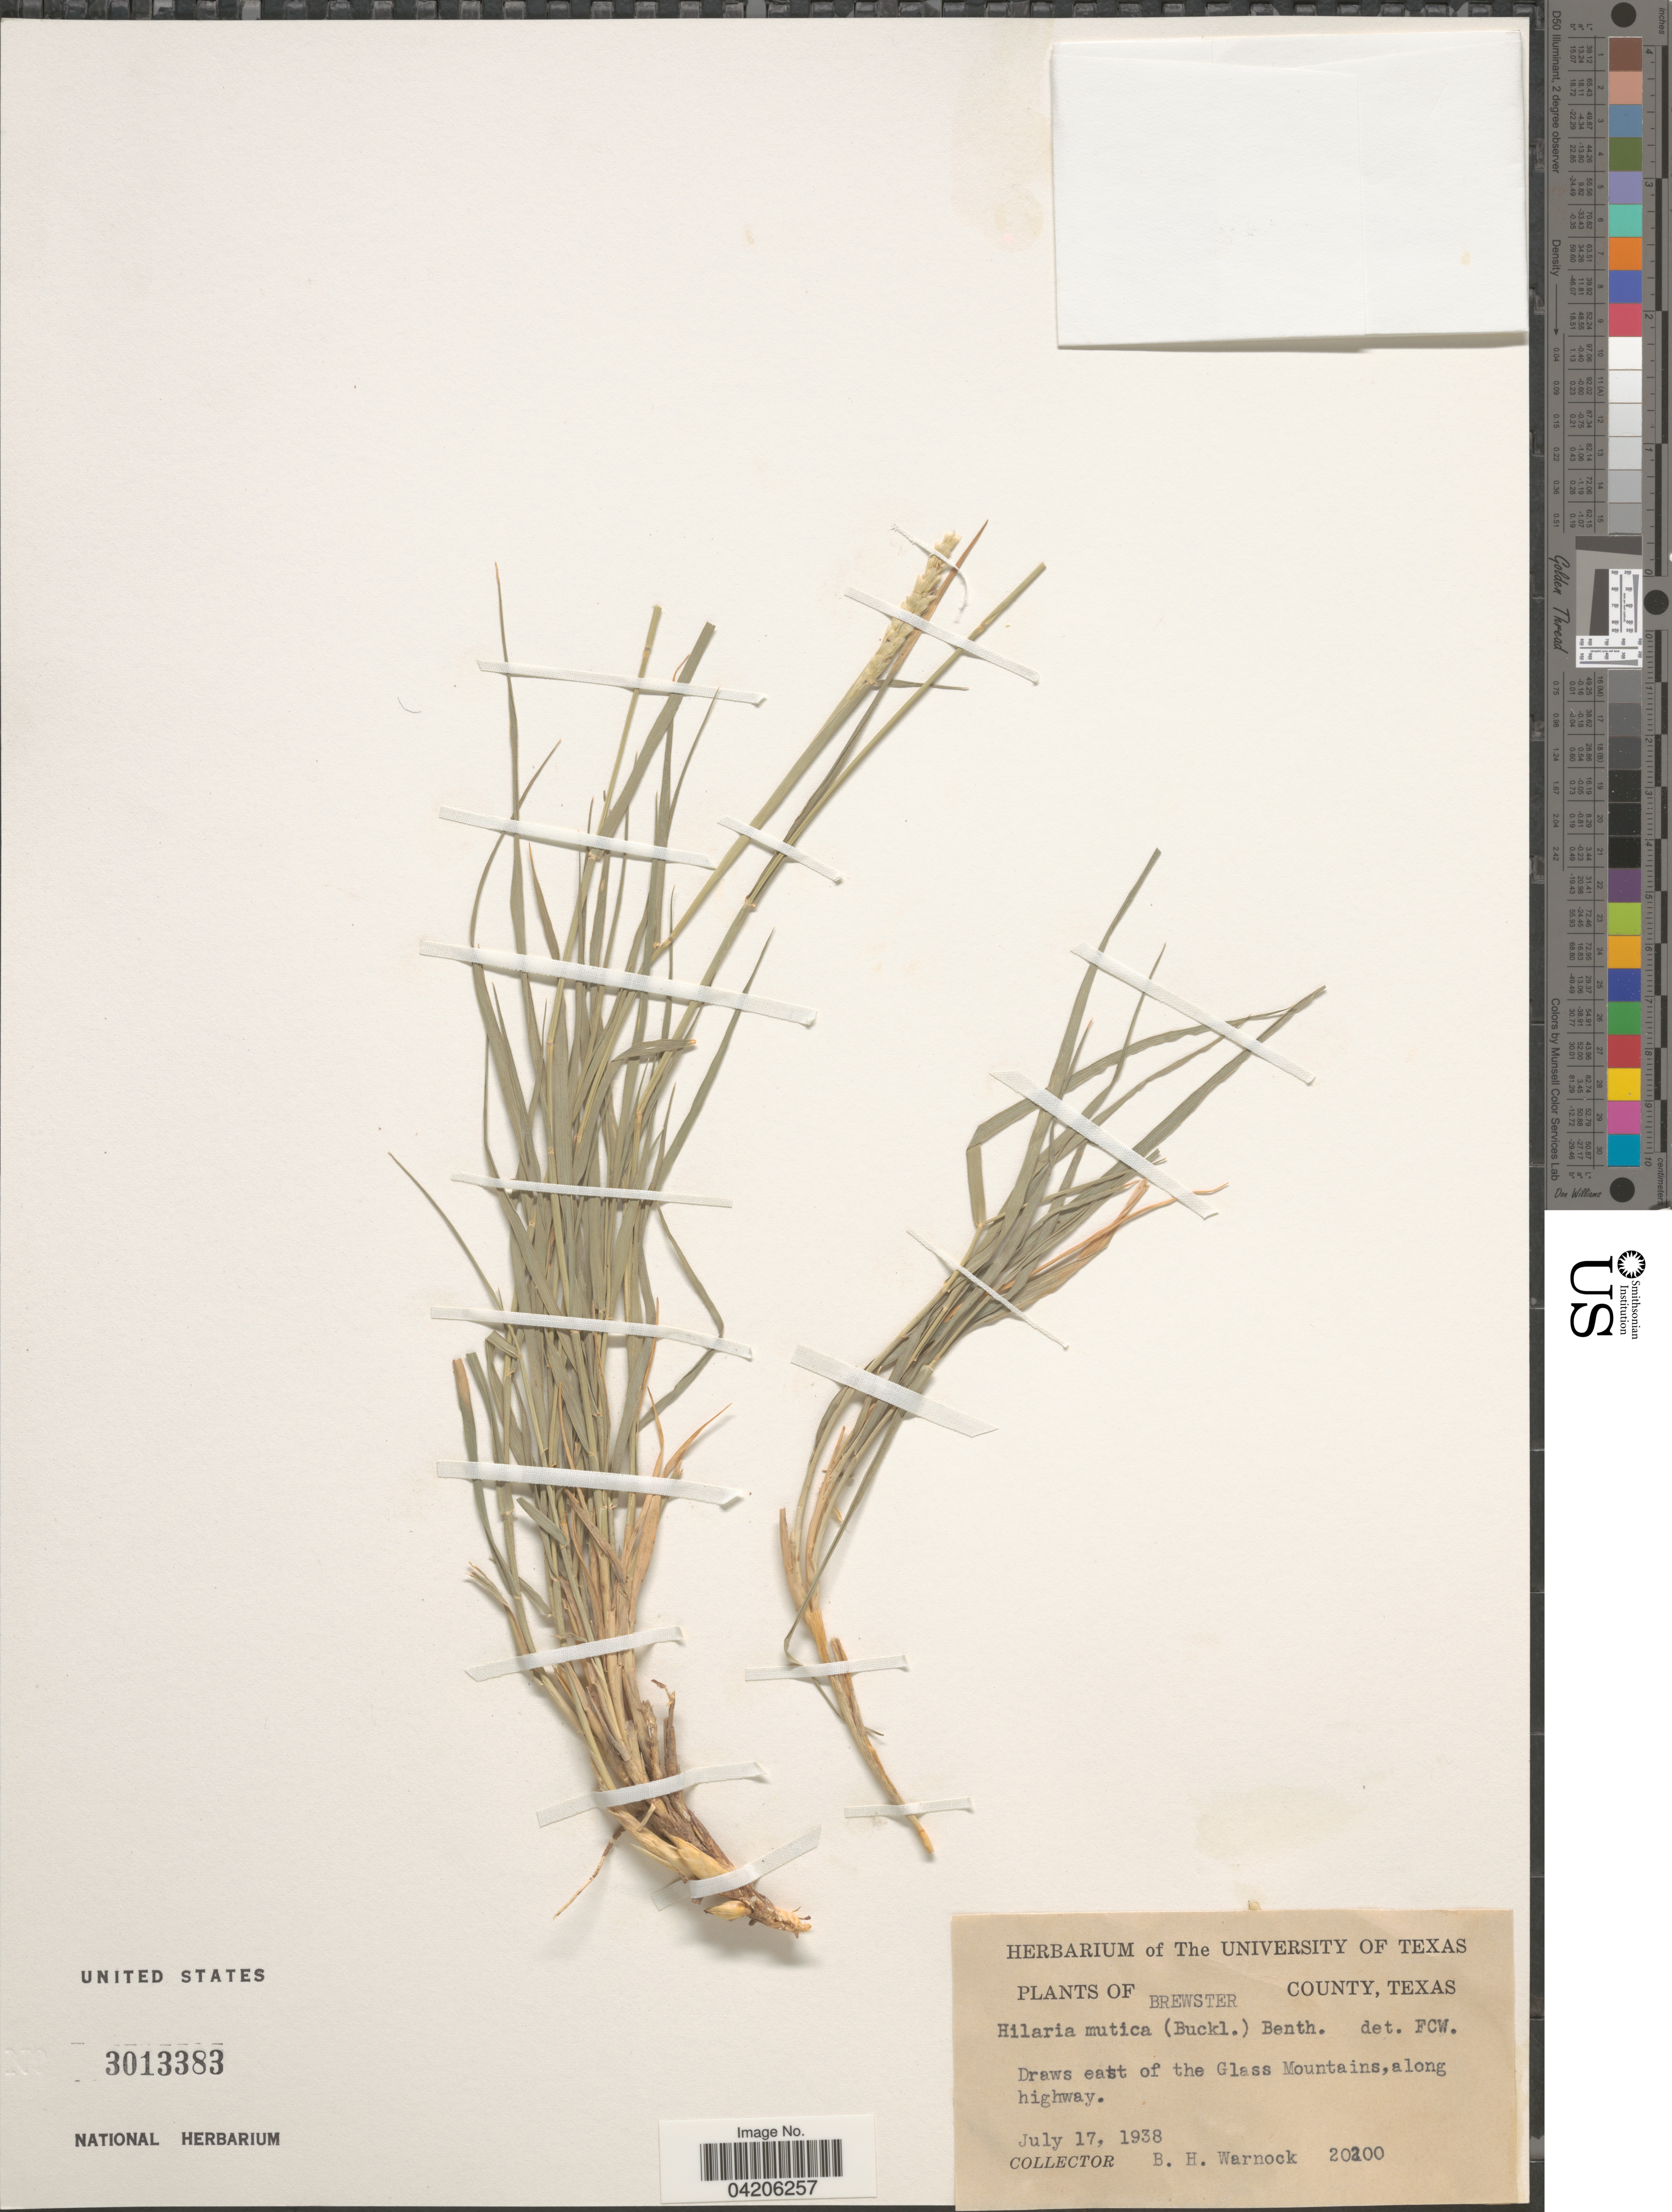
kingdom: Plantae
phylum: Tracheophyta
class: Liliopsida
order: Poales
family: Poaceae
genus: Hilaria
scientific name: Hilaria mutica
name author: (Buckley) Benth.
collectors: B. H. Warnock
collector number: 20200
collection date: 1938-07-17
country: United States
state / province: Texas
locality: Brewster County. Draws east of the Glass Mountains, along highway.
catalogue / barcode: US 3013383